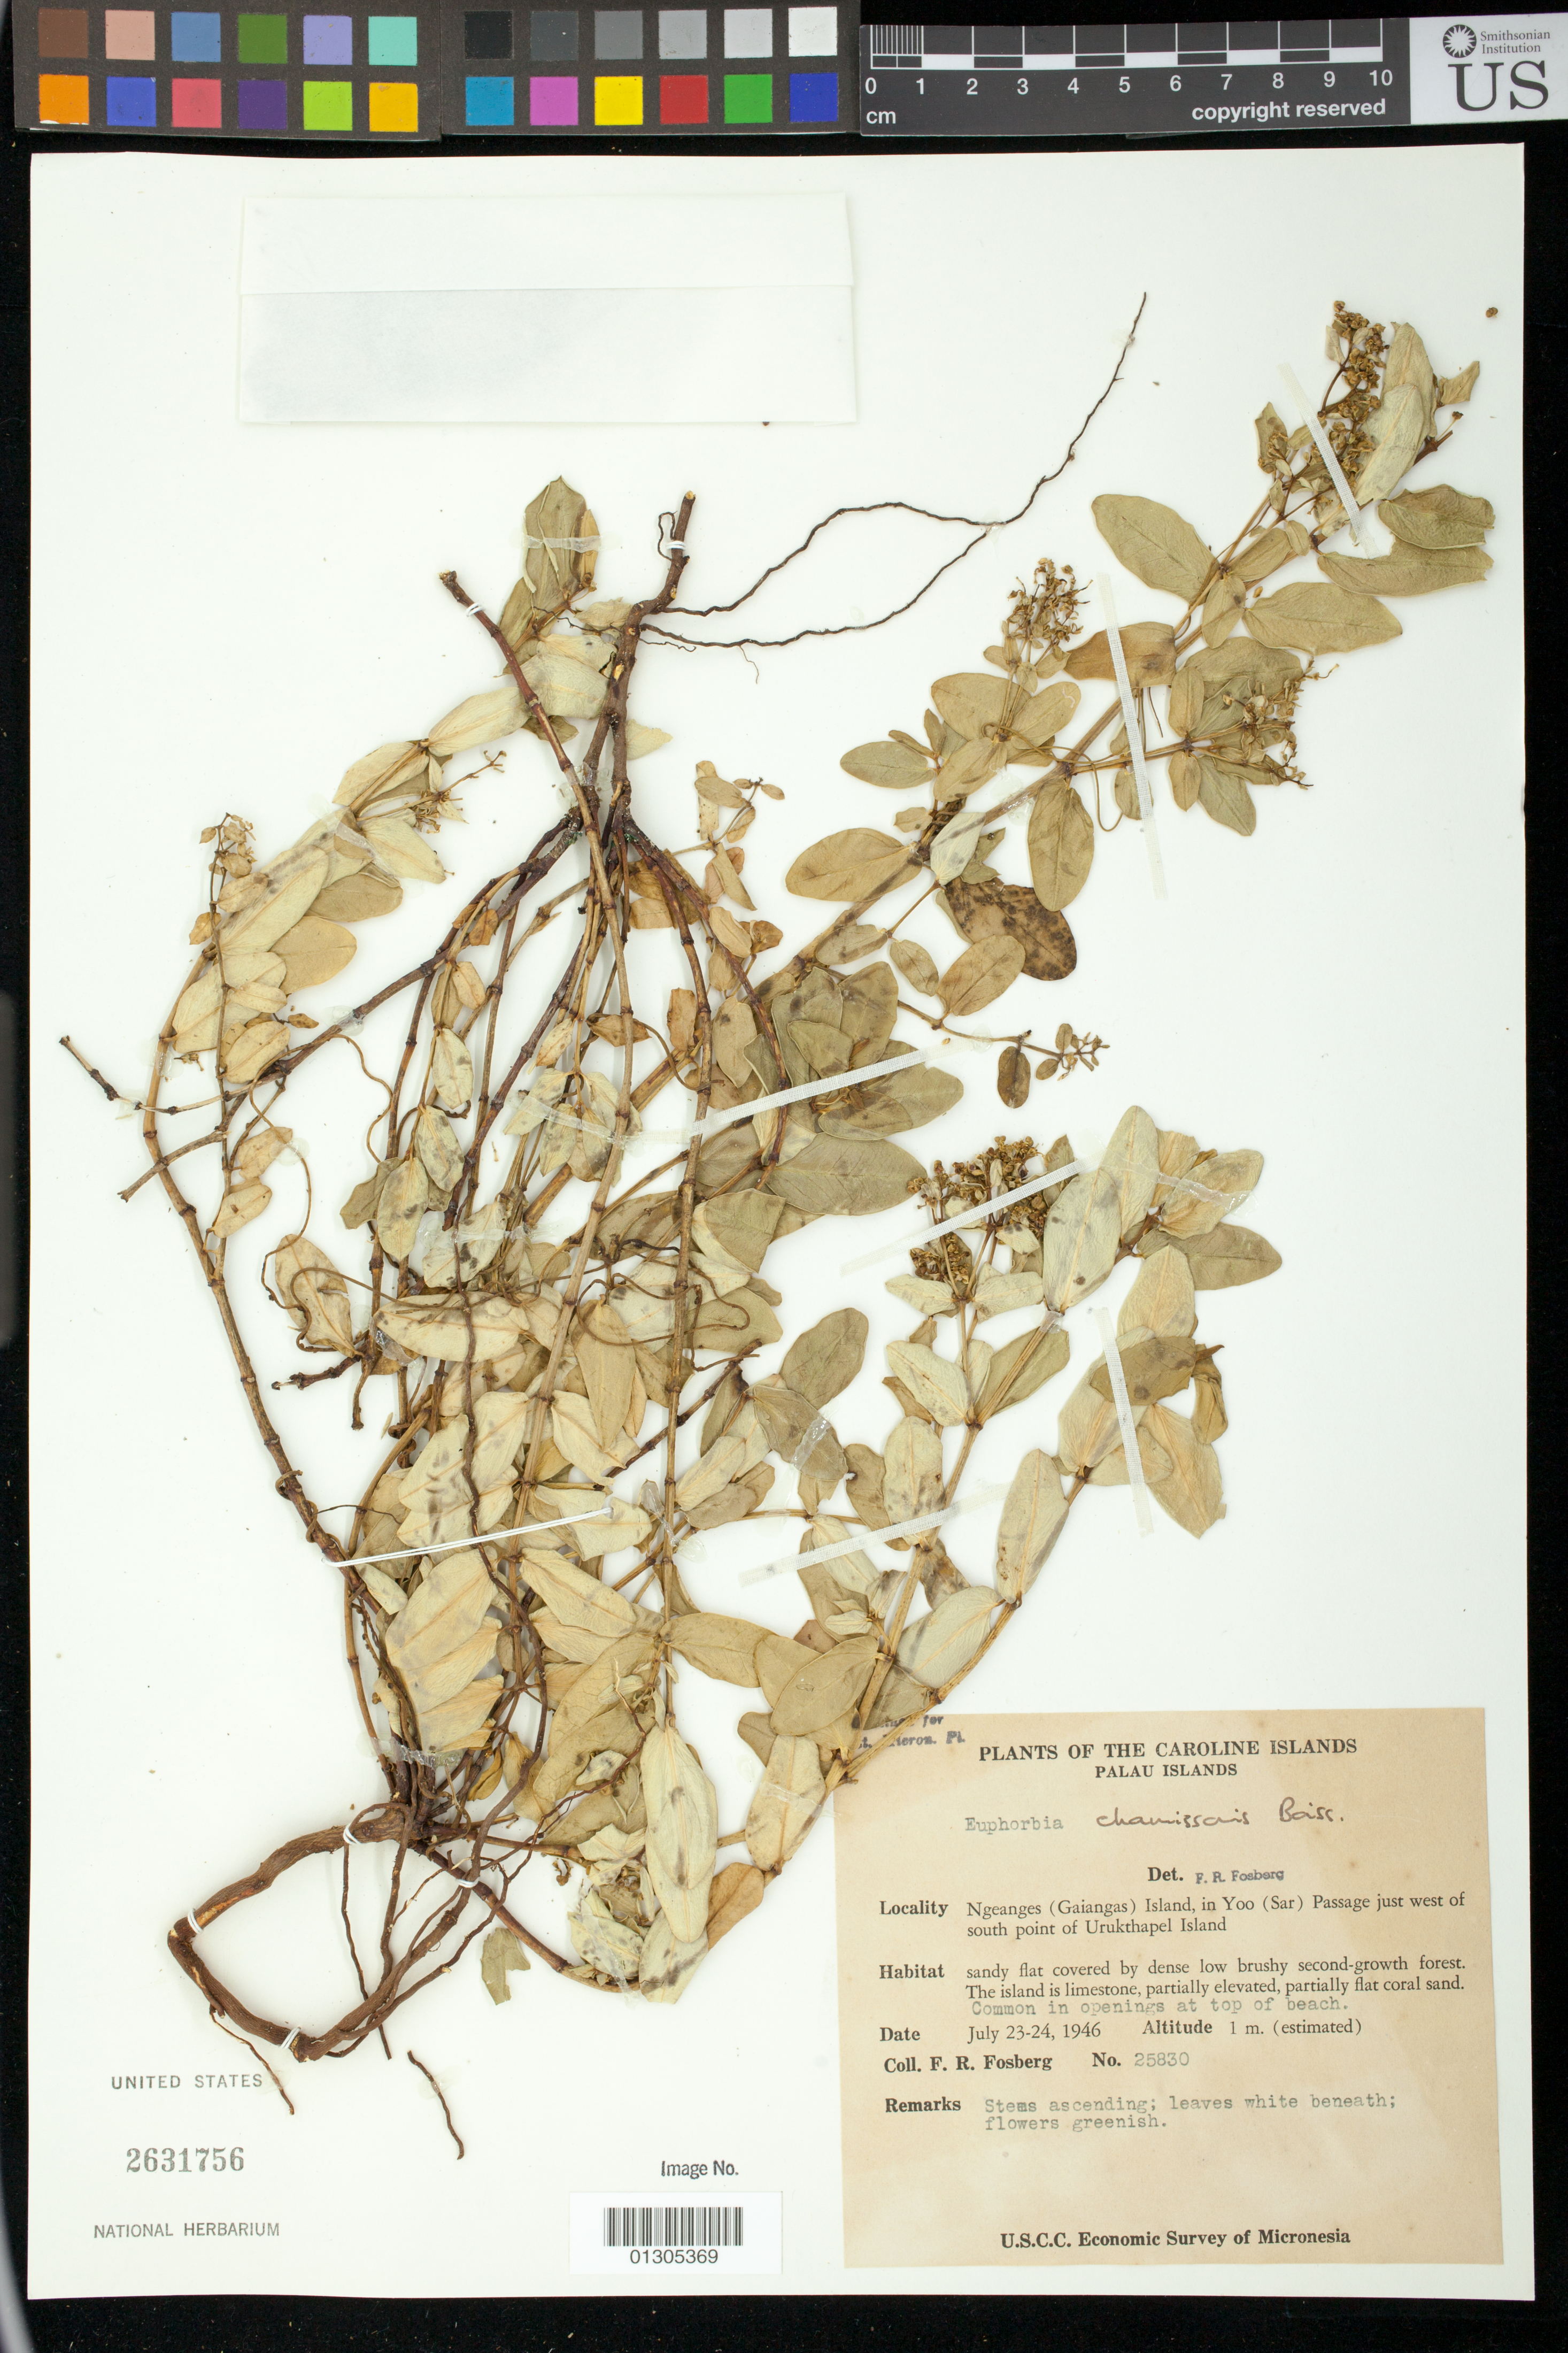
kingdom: Plantae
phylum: Tracheophyta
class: Magnoliopsida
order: Malpighiales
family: Euphorbiaceae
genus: Euphorbia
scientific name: Euphorbia chamissonis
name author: (Klotzsch ex Klotzsch & Garcke) Boiss.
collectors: F. R. Fosberg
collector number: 25830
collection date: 1946-07-23/1946-07-24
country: Palau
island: Ngeanges (Gaiangas)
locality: Ngeanges (Gaiangas) Island, in Yoo (Sar) Passage just west of south point of Urukthapel Island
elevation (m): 1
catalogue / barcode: US 2631756